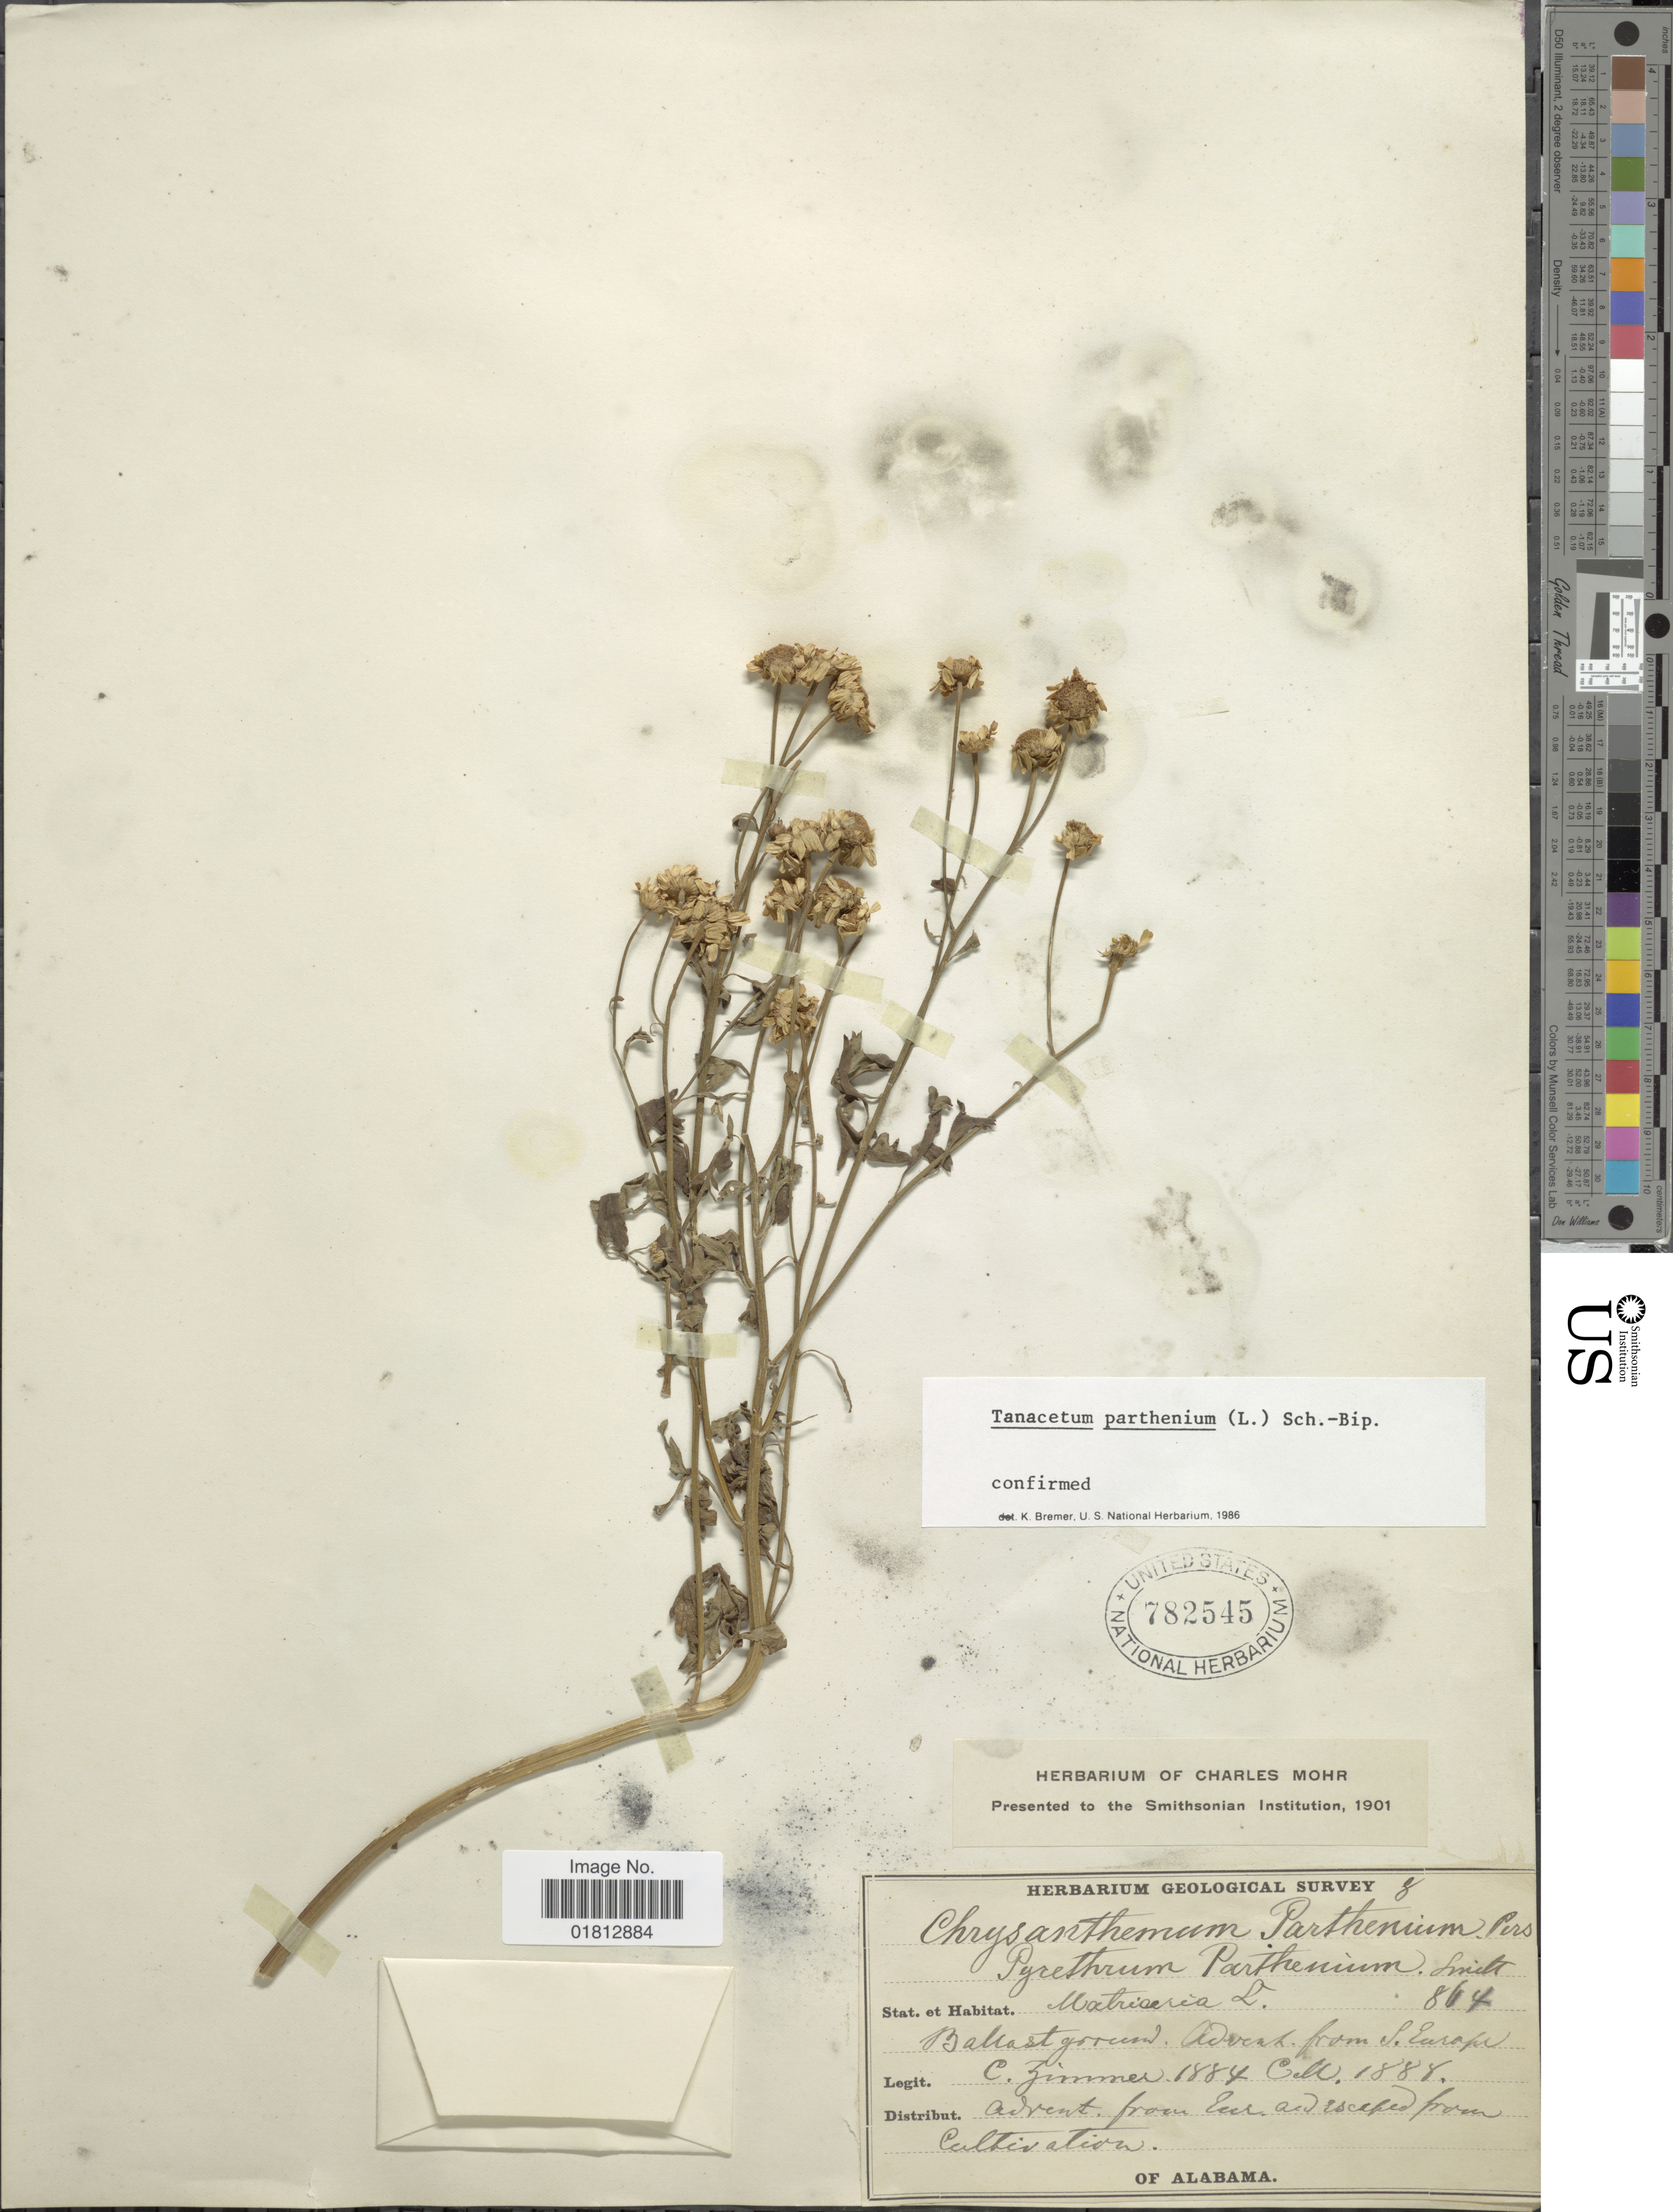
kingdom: Plantae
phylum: Tracheophyta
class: Magnoliopsida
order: Asterales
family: Asteraceae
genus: Tanacetum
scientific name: Tanacetum parthenium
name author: (L.) Sch. Bip.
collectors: C. Zimmer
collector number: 1884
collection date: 1888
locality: Ballast ground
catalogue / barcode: US 782545